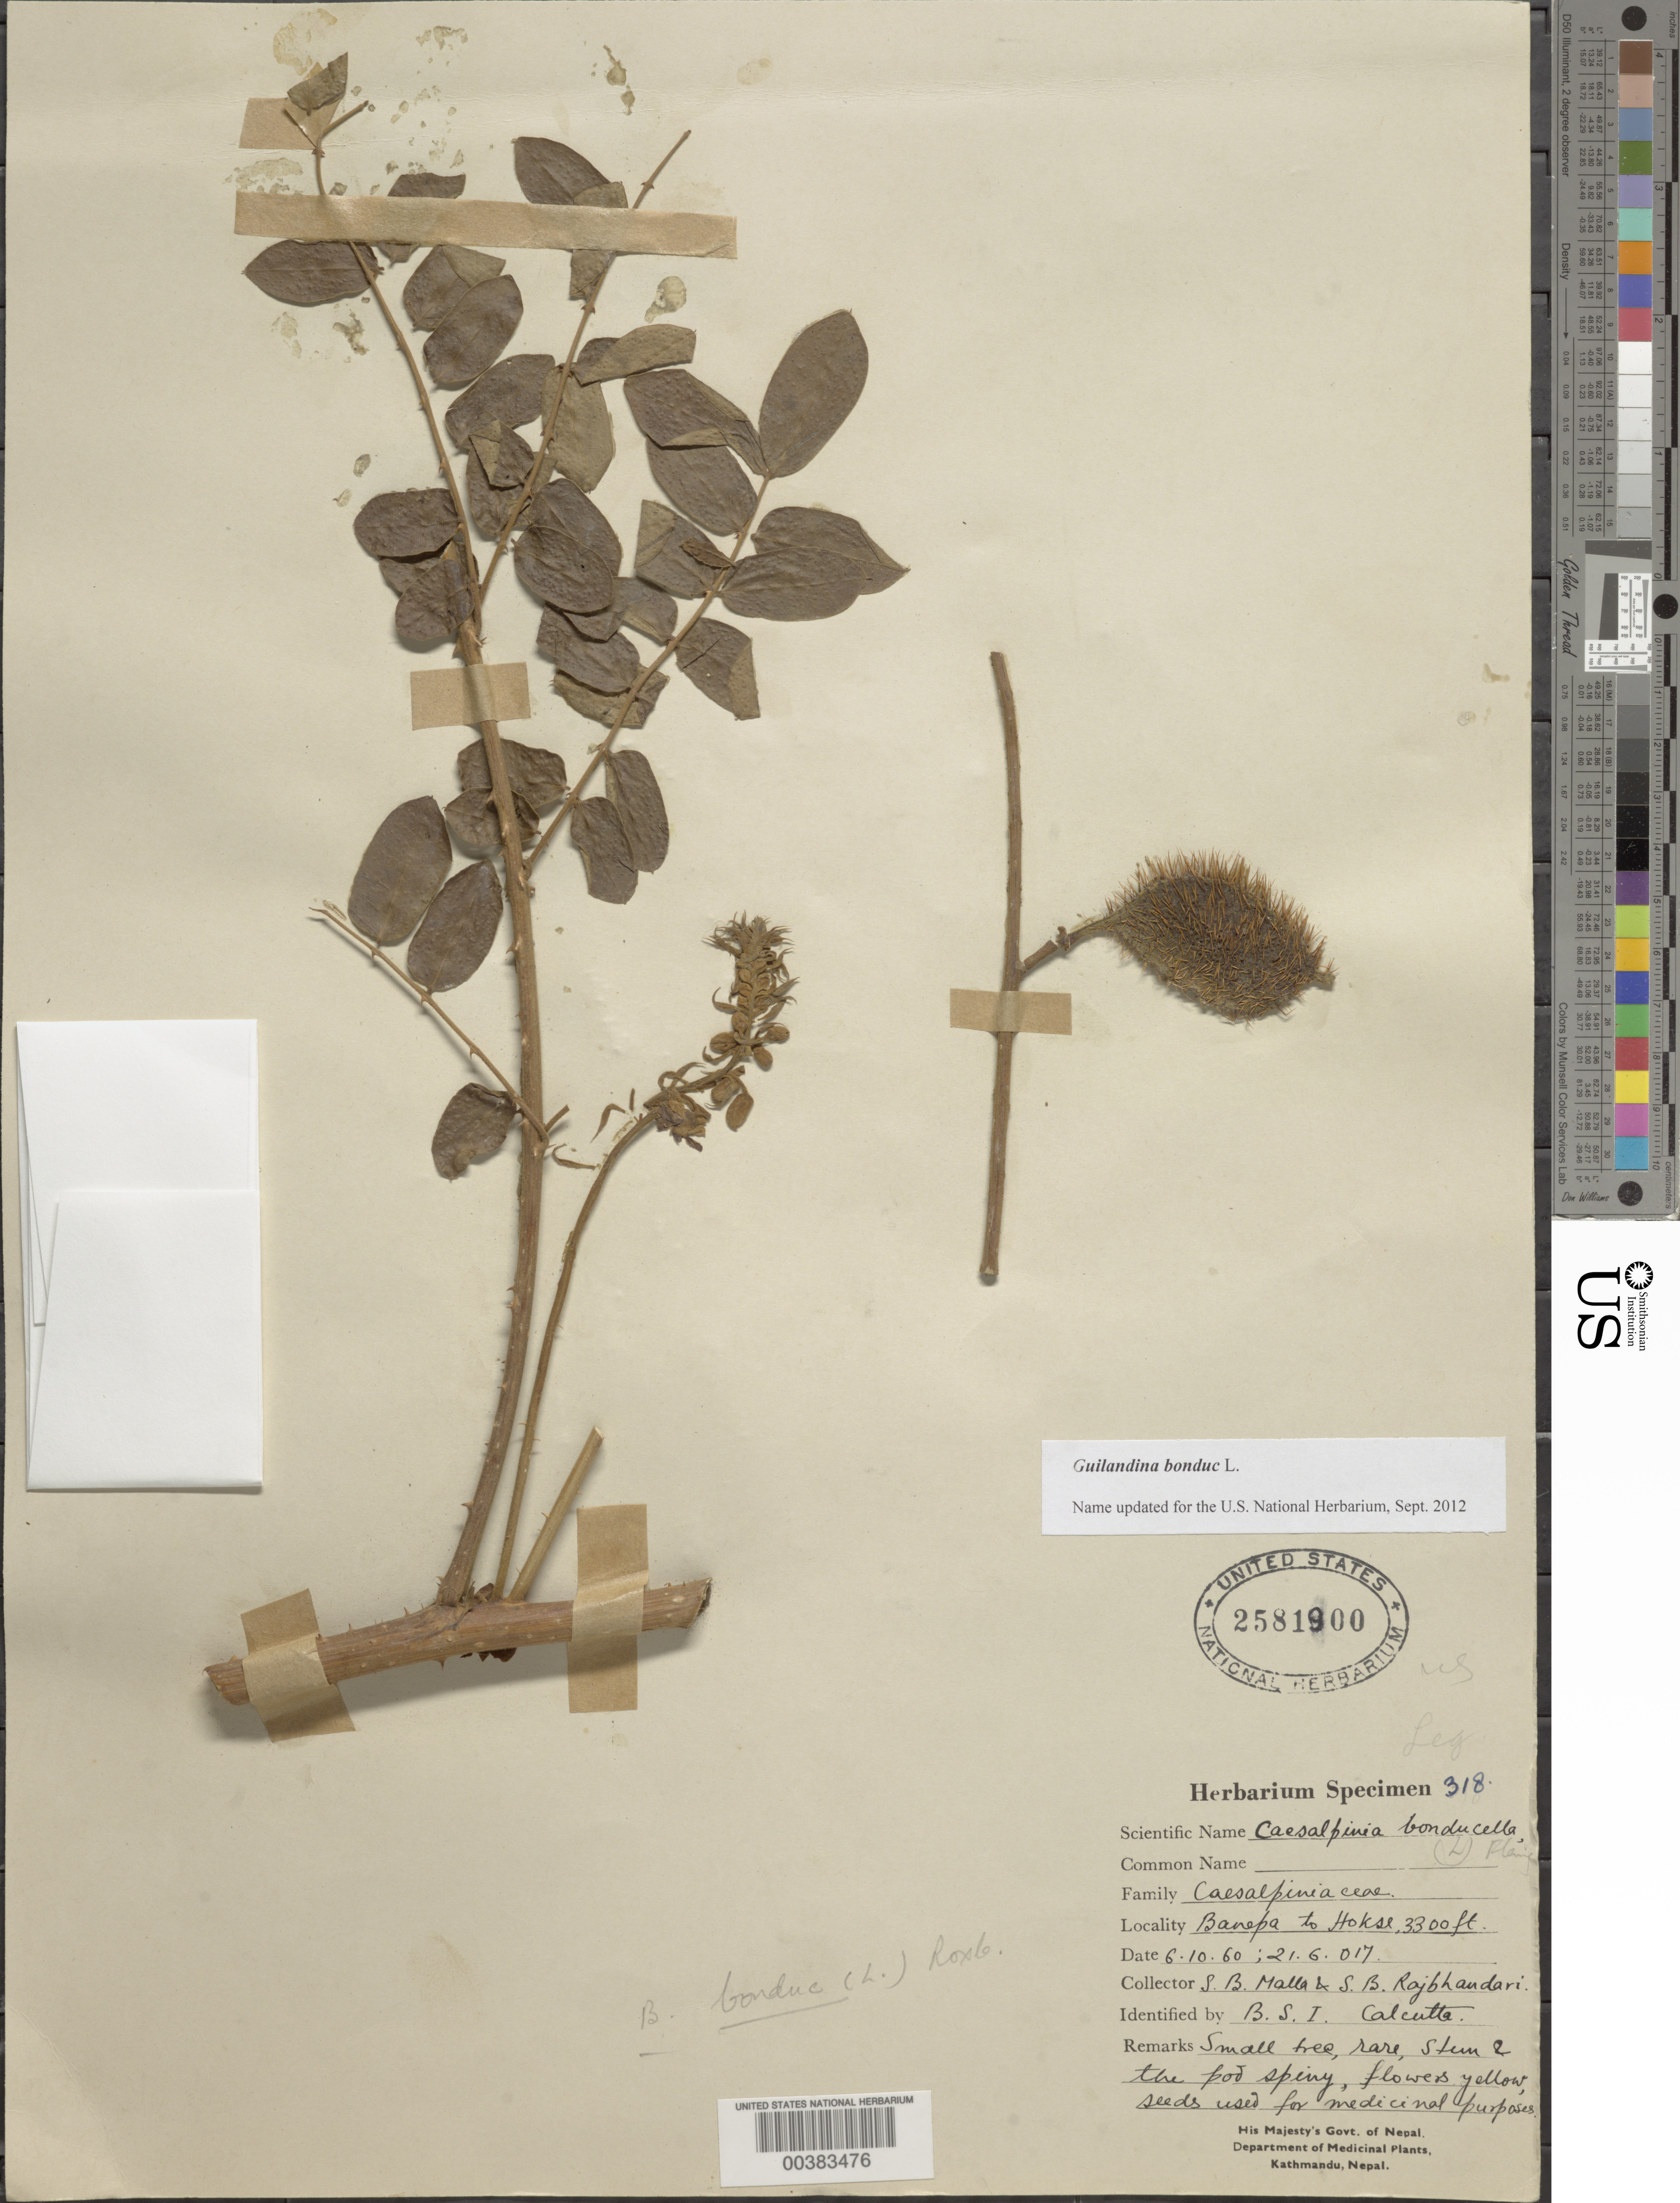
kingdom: Plantae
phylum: Tracheophyta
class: Magnoliopsida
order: Fabales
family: Fabaceae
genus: Guilandina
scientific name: Guilandina bonduc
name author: L.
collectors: S. Malla & I. Rajbhandari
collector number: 318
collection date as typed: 06 Oct 1960 or 10 Jun 1960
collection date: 1960-06-10 or 1960-10-06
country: Nepal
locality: Banepa to hokse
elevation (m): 1006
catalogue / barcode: US 2581900